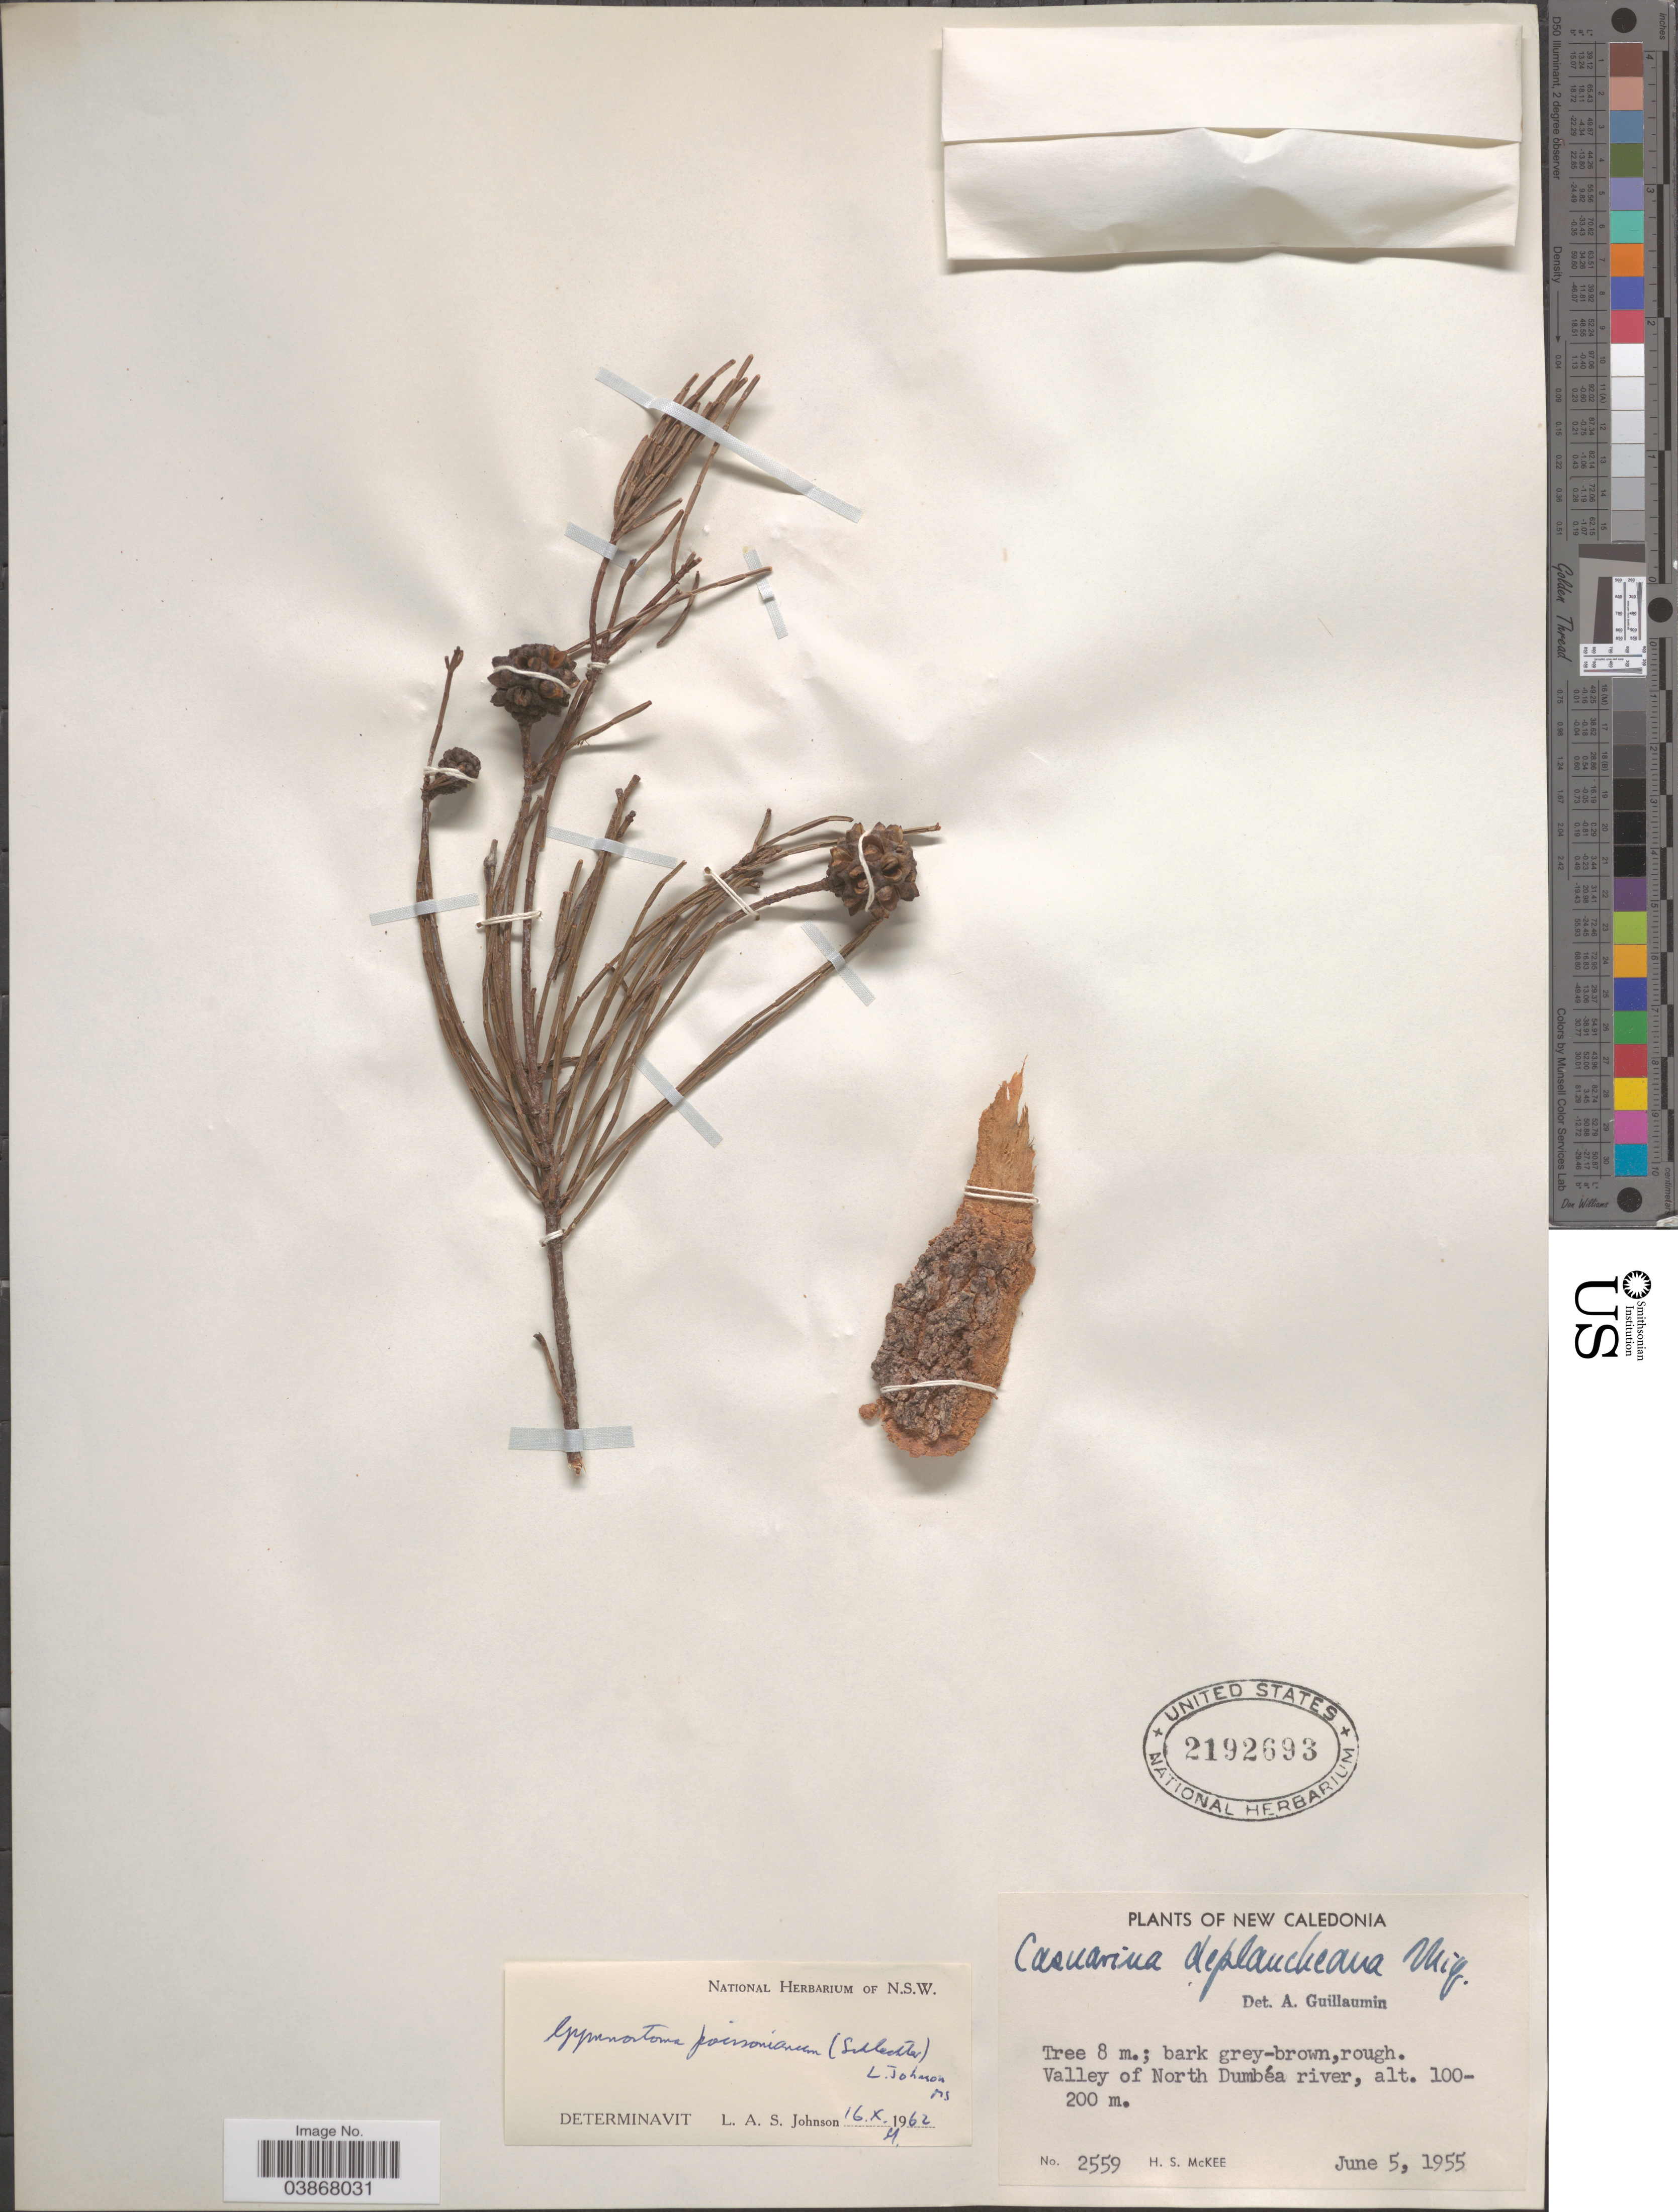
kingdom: Plantae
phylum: Tracheophyta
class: Magnoliopsida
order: Fagales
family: Casuarinaceae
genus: Gymnostoma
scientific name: Gymnostoma poissonianum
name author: (Schltr.) L.A.S. Johnson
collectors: H. S. McKee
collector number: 2559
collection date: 1955-06-05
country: New Caledonia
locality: Valley of North Dumbéa river.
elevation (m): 100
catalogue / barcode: US 2192693